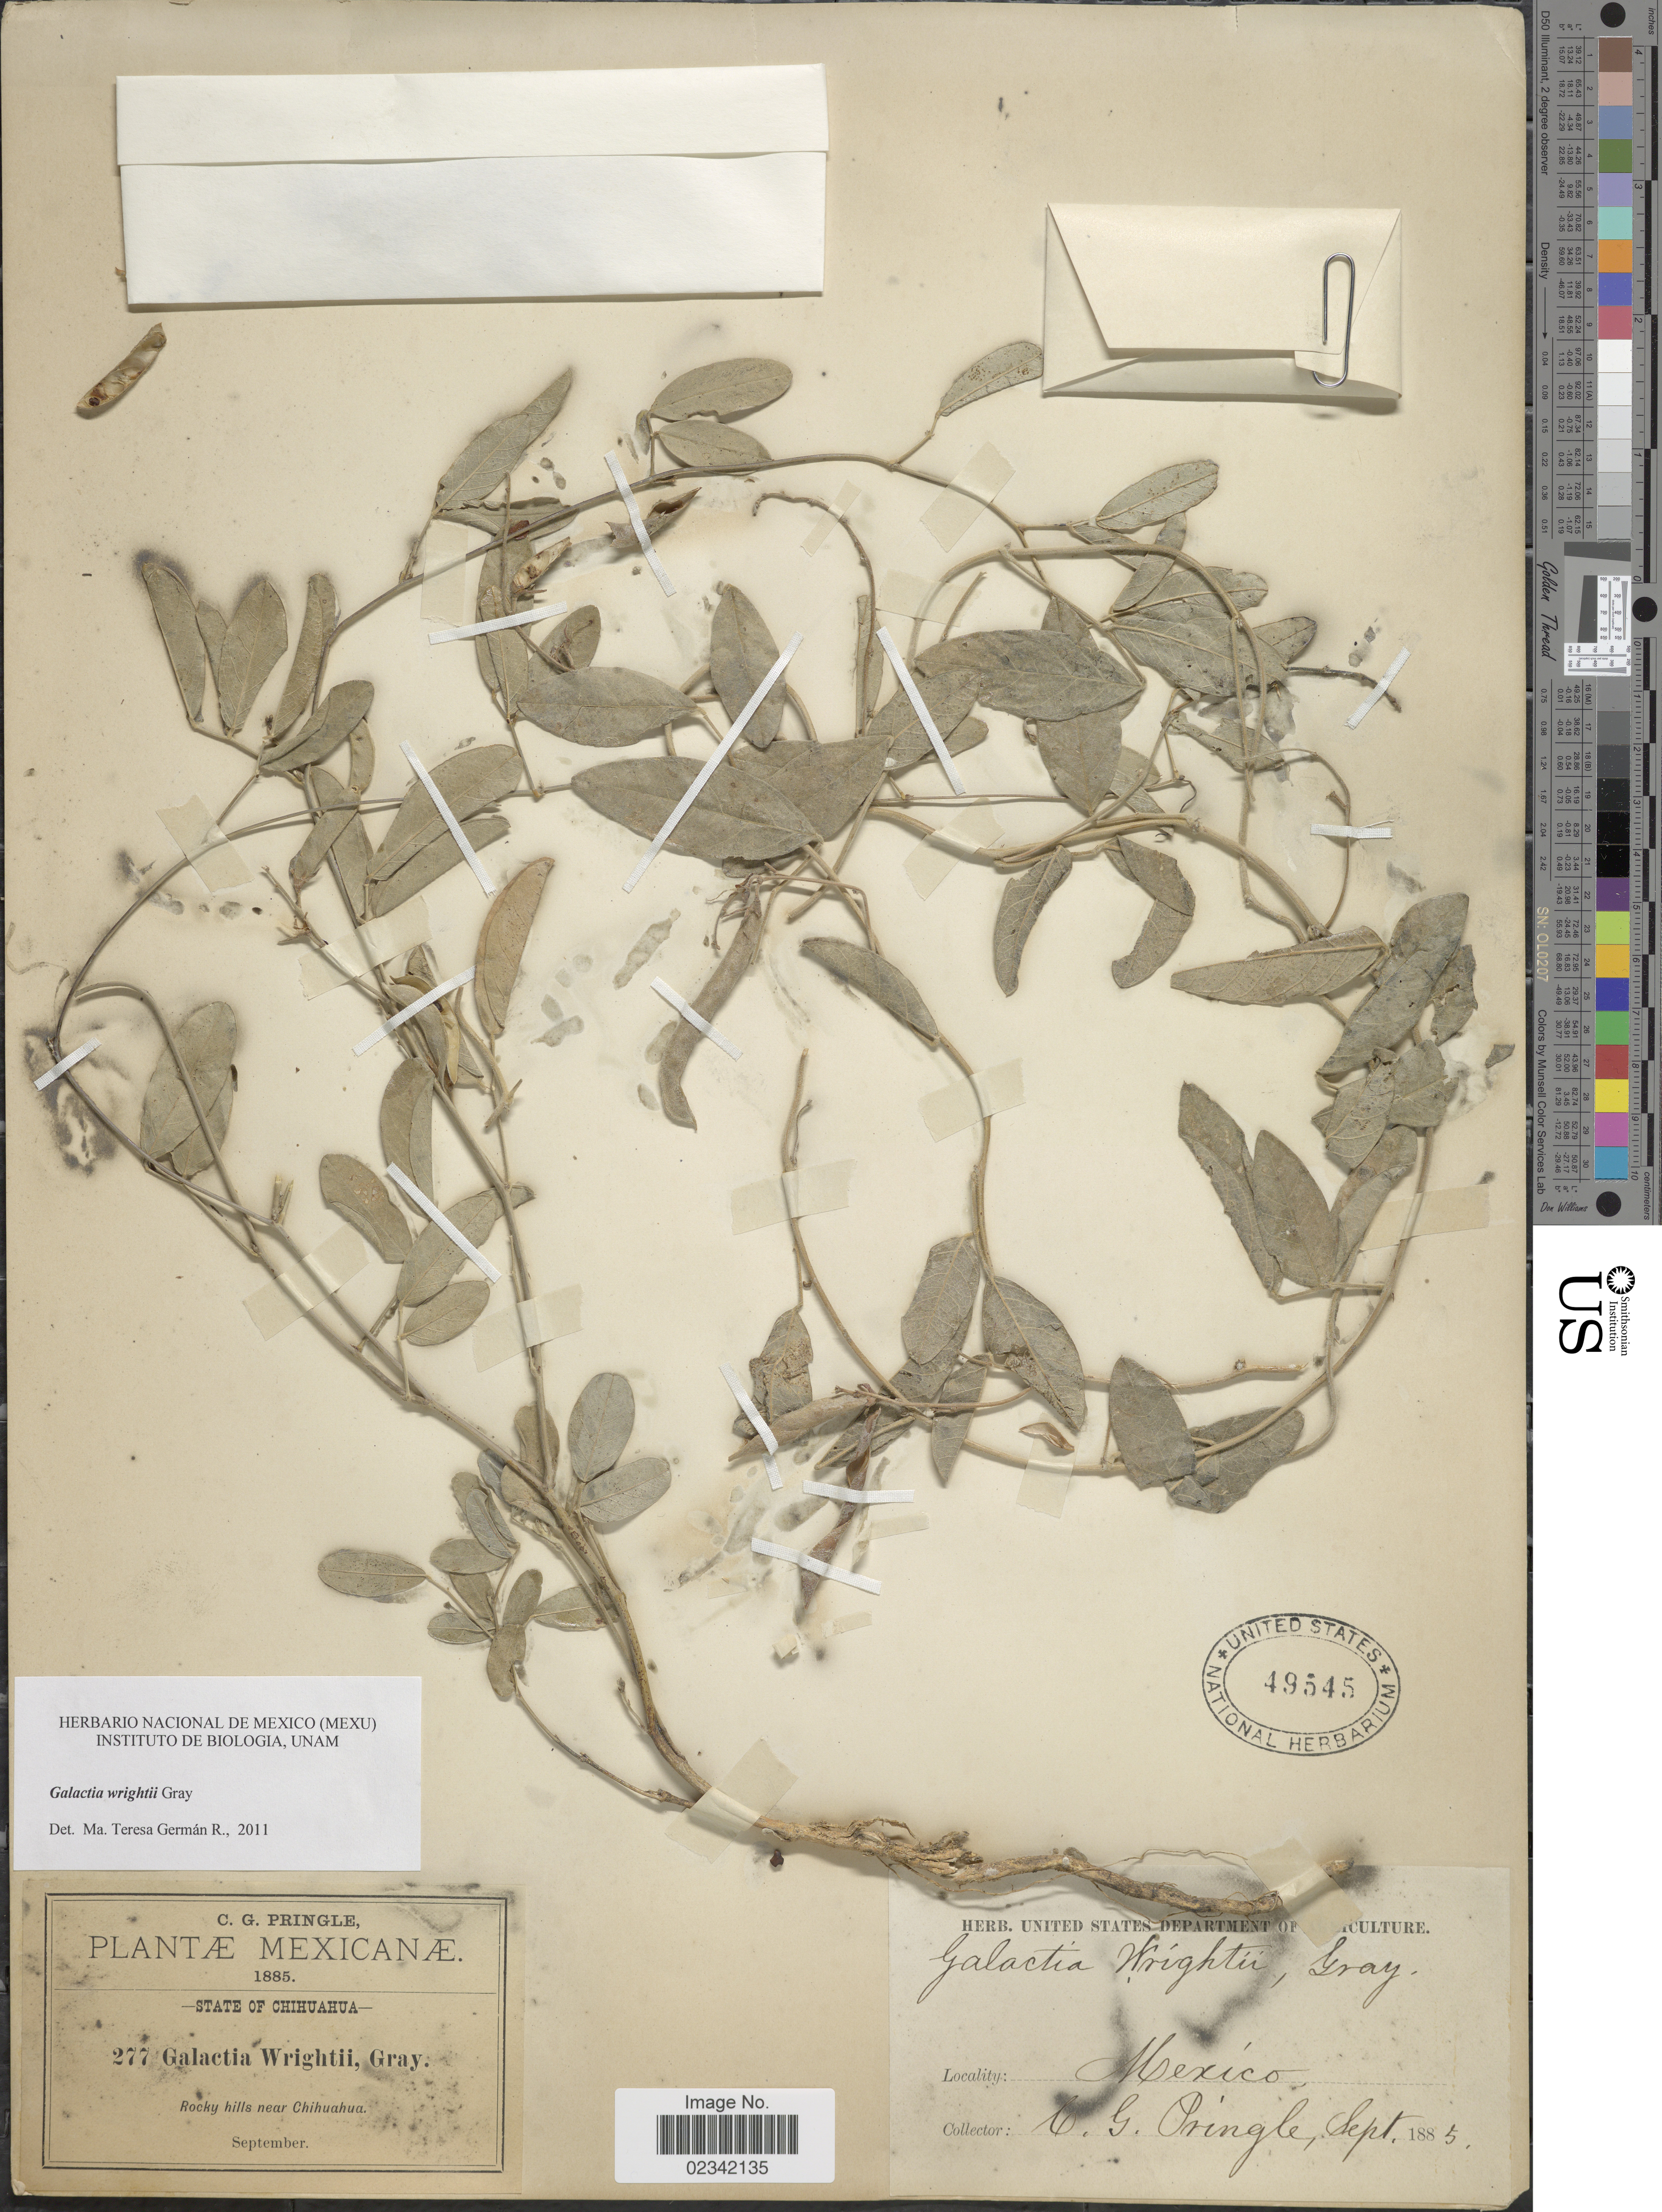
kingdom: Plantae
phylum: Tracheophyta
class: Magnoliopsida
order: Fabales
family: Fabaceae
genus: Galactia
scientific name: Galactia wrightii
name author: A. Gray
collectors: C. G. Pringle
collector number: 277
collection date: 1885-09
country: Mexico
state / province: Chihuahua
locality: State of Chihuahua, Rocky hills near Chihuahua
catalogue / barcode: US 49545